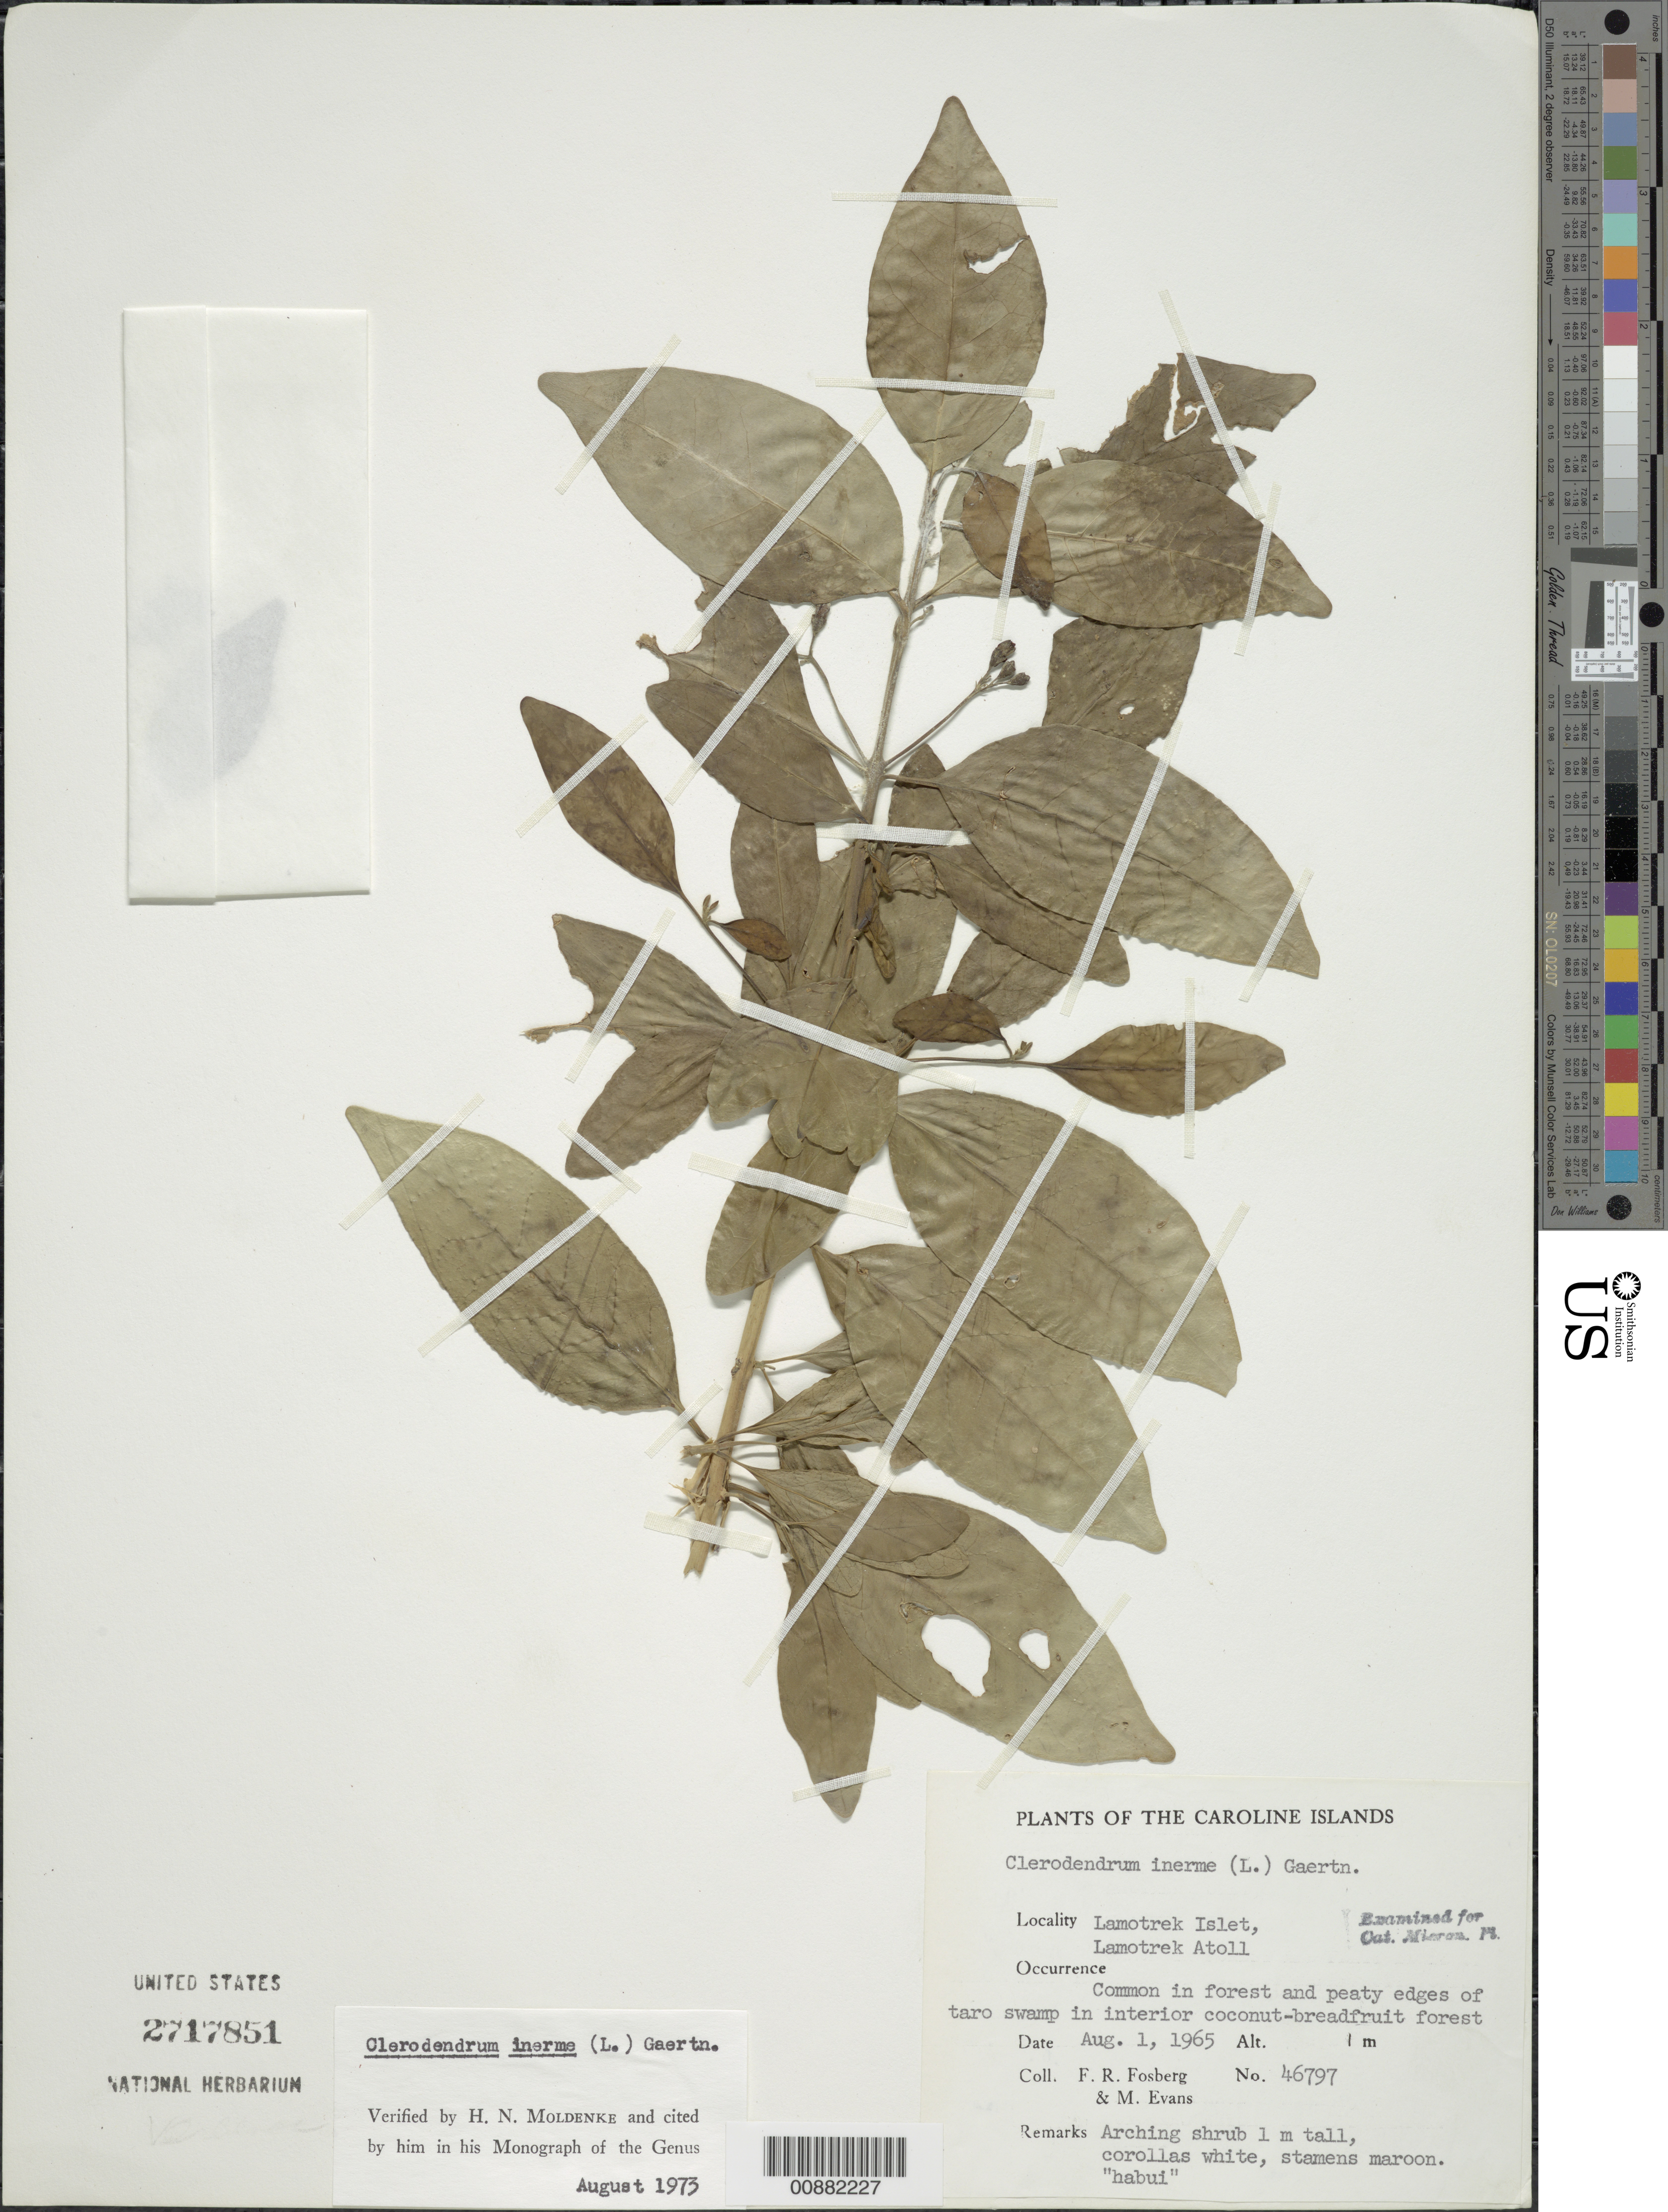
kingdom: Plantae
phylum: Tracheophyta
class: Magnoliopsida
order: Lamiales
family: Lamiaceae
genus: Clerodendrum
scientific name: Clerodendrum inerme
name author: (L.) Gaertn.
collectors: F. R. Fosberg & M. Evans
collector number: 46797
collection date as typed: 01 Aug 1965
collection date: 1965-08-01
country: Micronesia, Federated States of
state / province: Yap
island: Lamotrek Atoll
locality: Lamotrek islet, Lamotrek Atoll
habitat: common in forest and peaty edges of taro swamp in interior coconut-breadfruit forest.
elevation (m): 1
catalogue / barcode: US 2717851